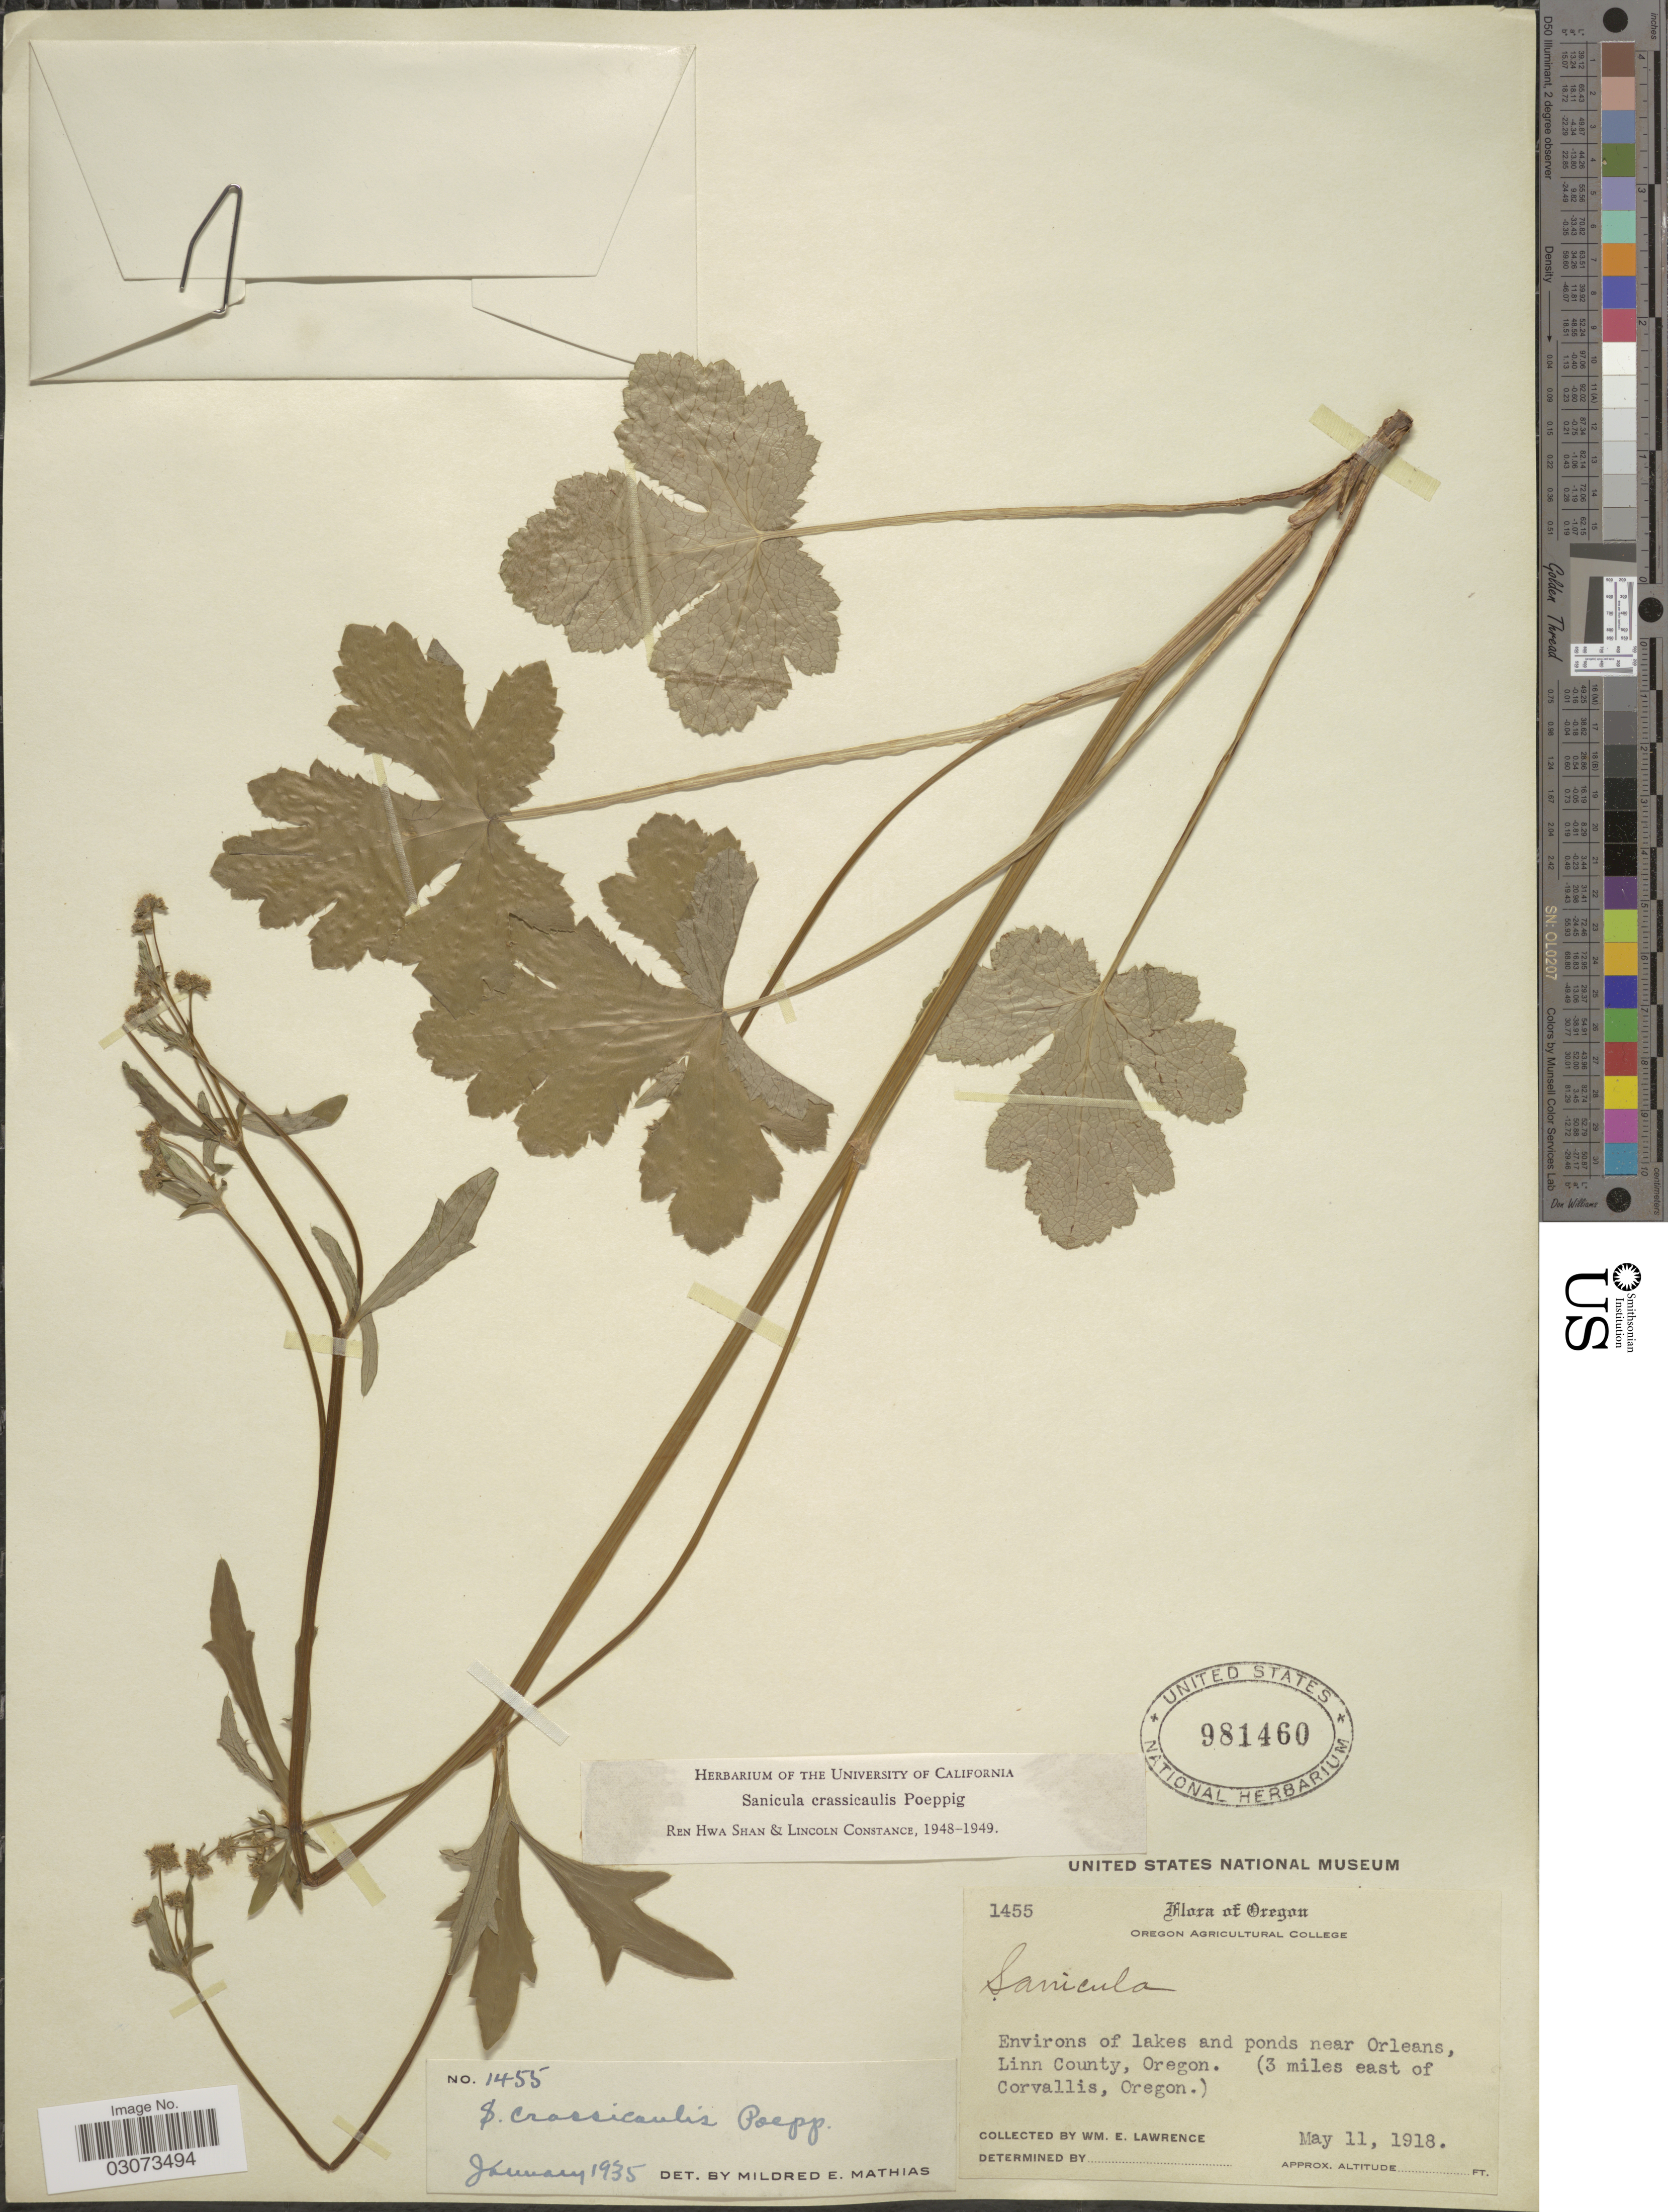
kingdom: Plantae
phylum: Tracheophyta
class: Magnoliopsida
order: Apiales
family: Apiaceae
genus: Sanicula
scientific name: Sanicula crassicaulis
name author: Poepp. ex DC.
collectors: W. Lawrence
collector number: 1455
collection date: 1918-05-11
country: United States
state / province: Oregon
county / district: Linn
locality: Environs of lakes and ponds near Orleans, Linn County. (3 miles east of Corvallis).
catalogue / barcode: US 981460